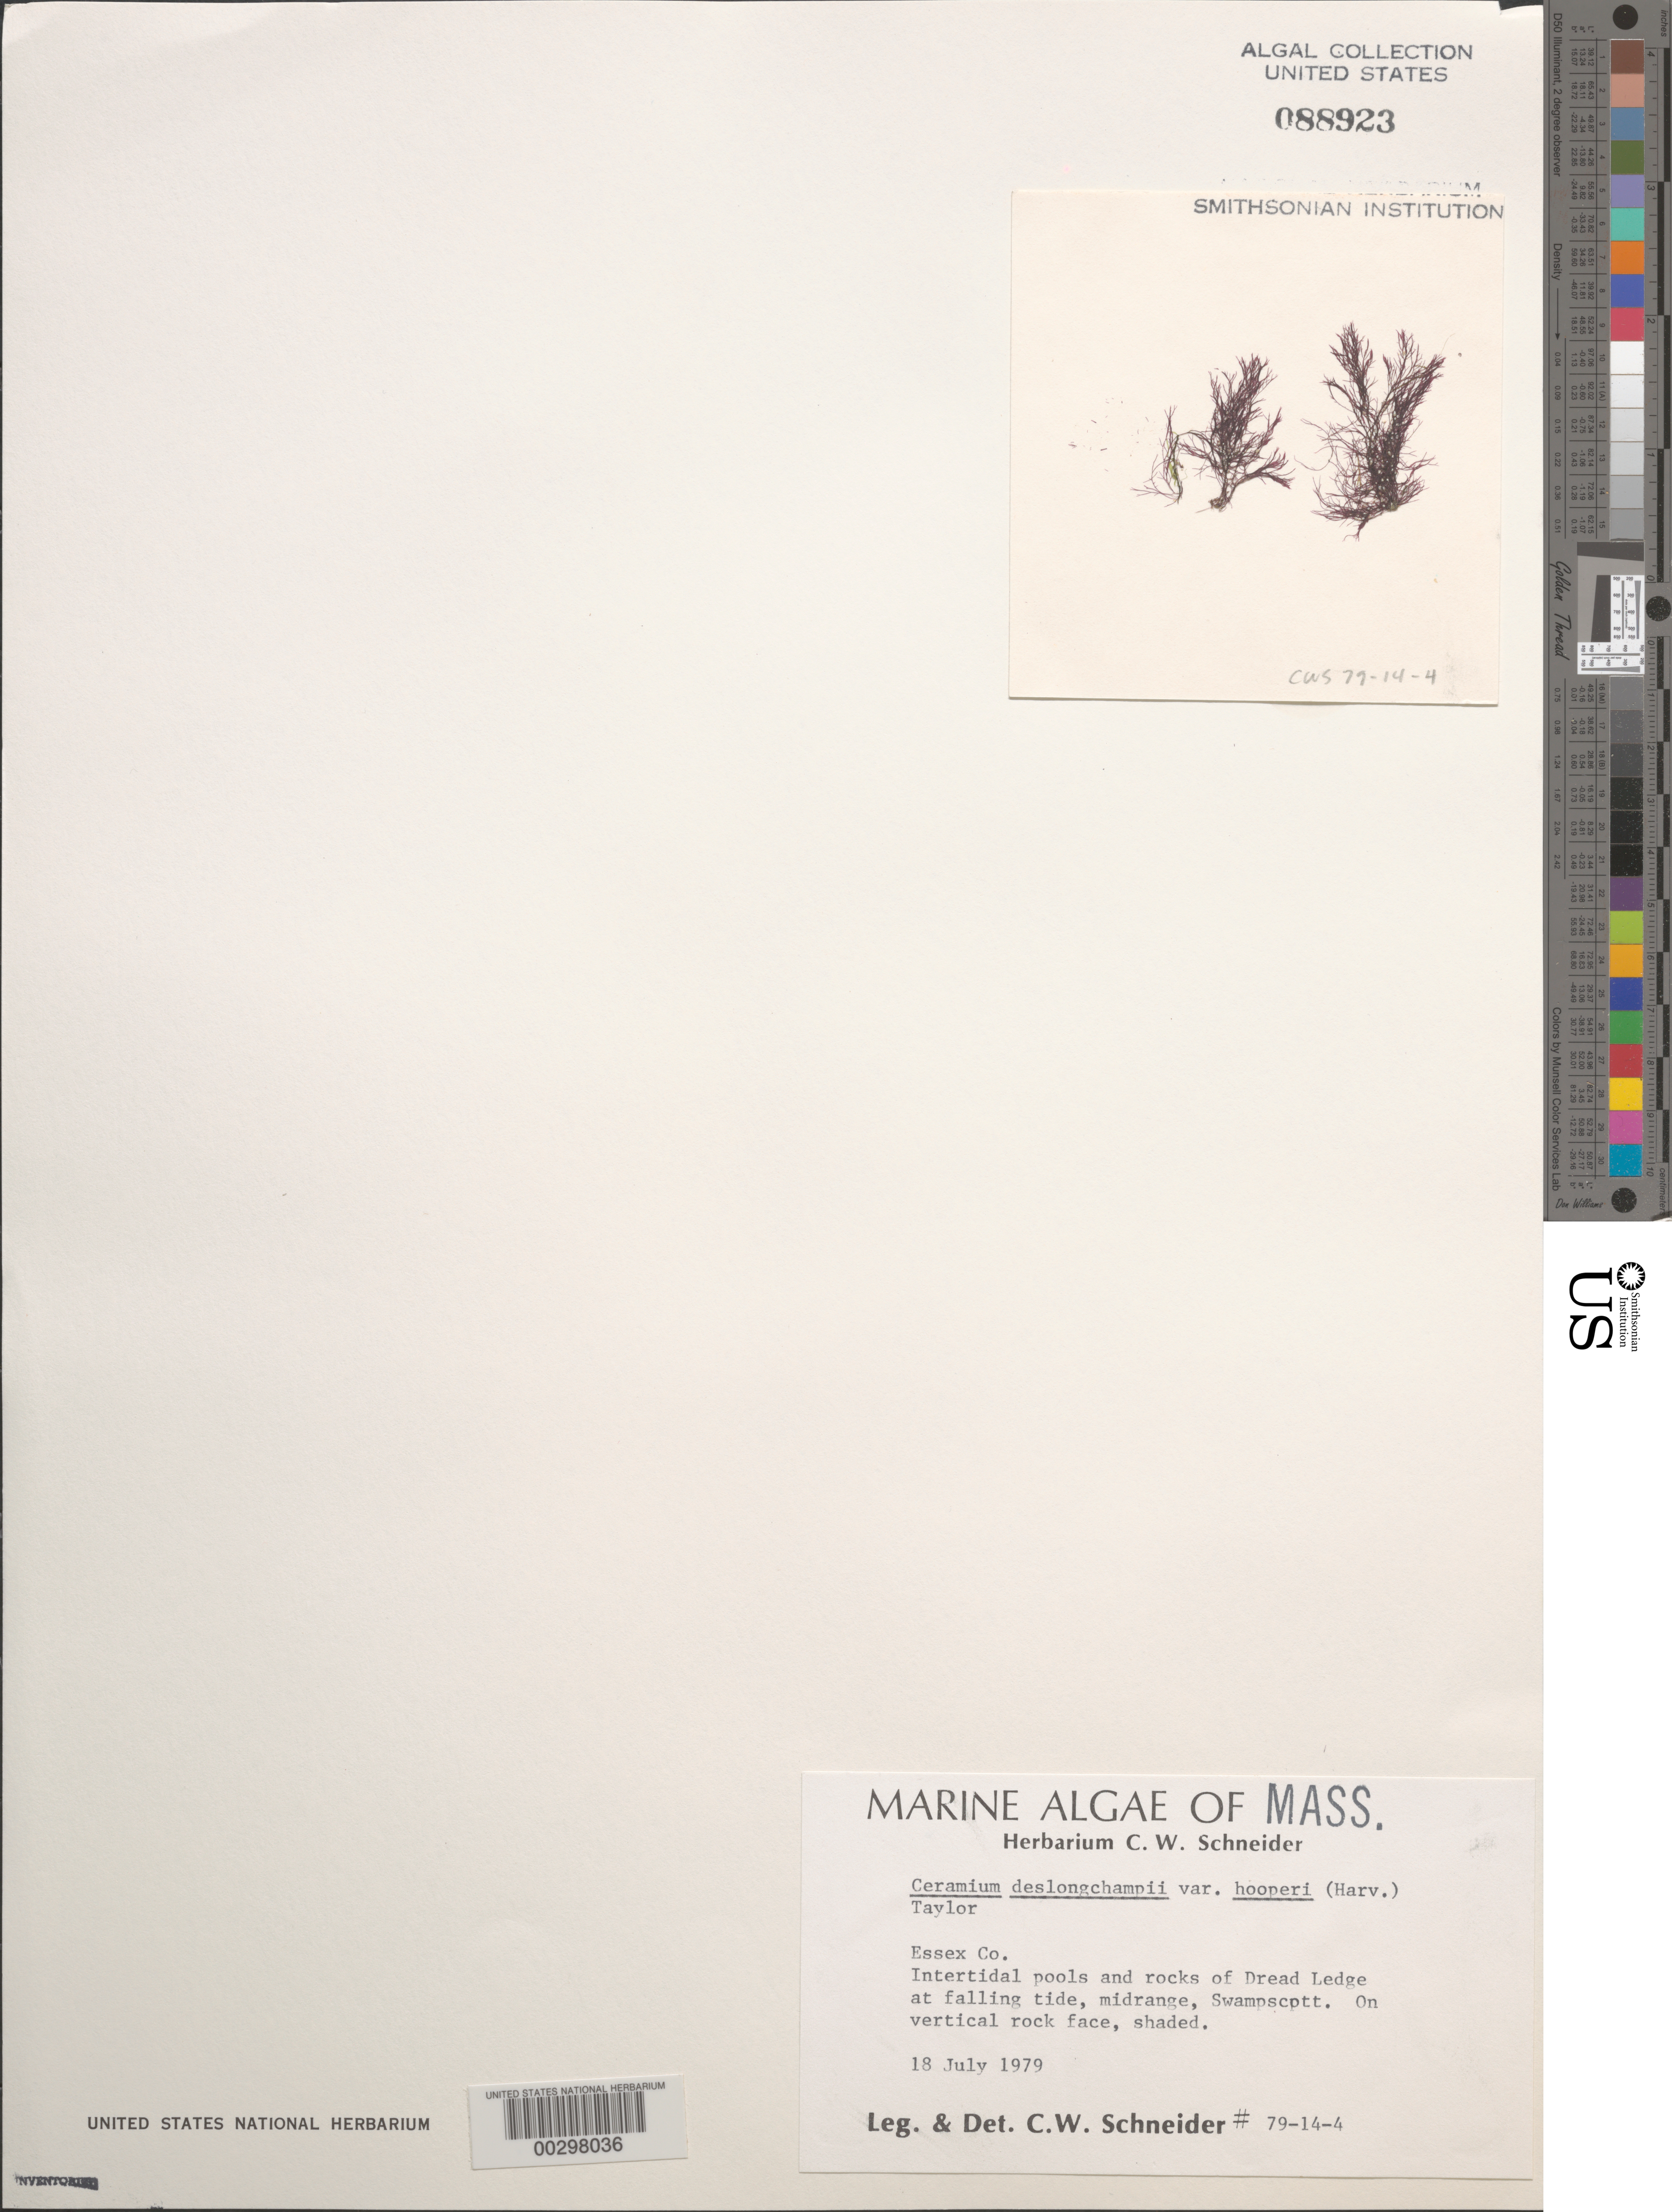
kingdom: Plantae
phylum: Rhodophyta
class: Florideophyceae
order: Ceramiales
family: Ceramiaceae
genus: Ceramium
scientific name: Ceramium deslongchampsii var. hooperi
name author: (Harvey) W.R. Taylor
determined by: Schneider, C. W.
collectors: C. W. Schneider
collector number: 79-14-4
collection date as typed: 18 Jul 1979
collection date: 1979-07-18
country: United States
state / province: Massachusetts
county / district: Essex County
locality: Dread Ledge, Swampscott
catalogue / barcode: US 88923